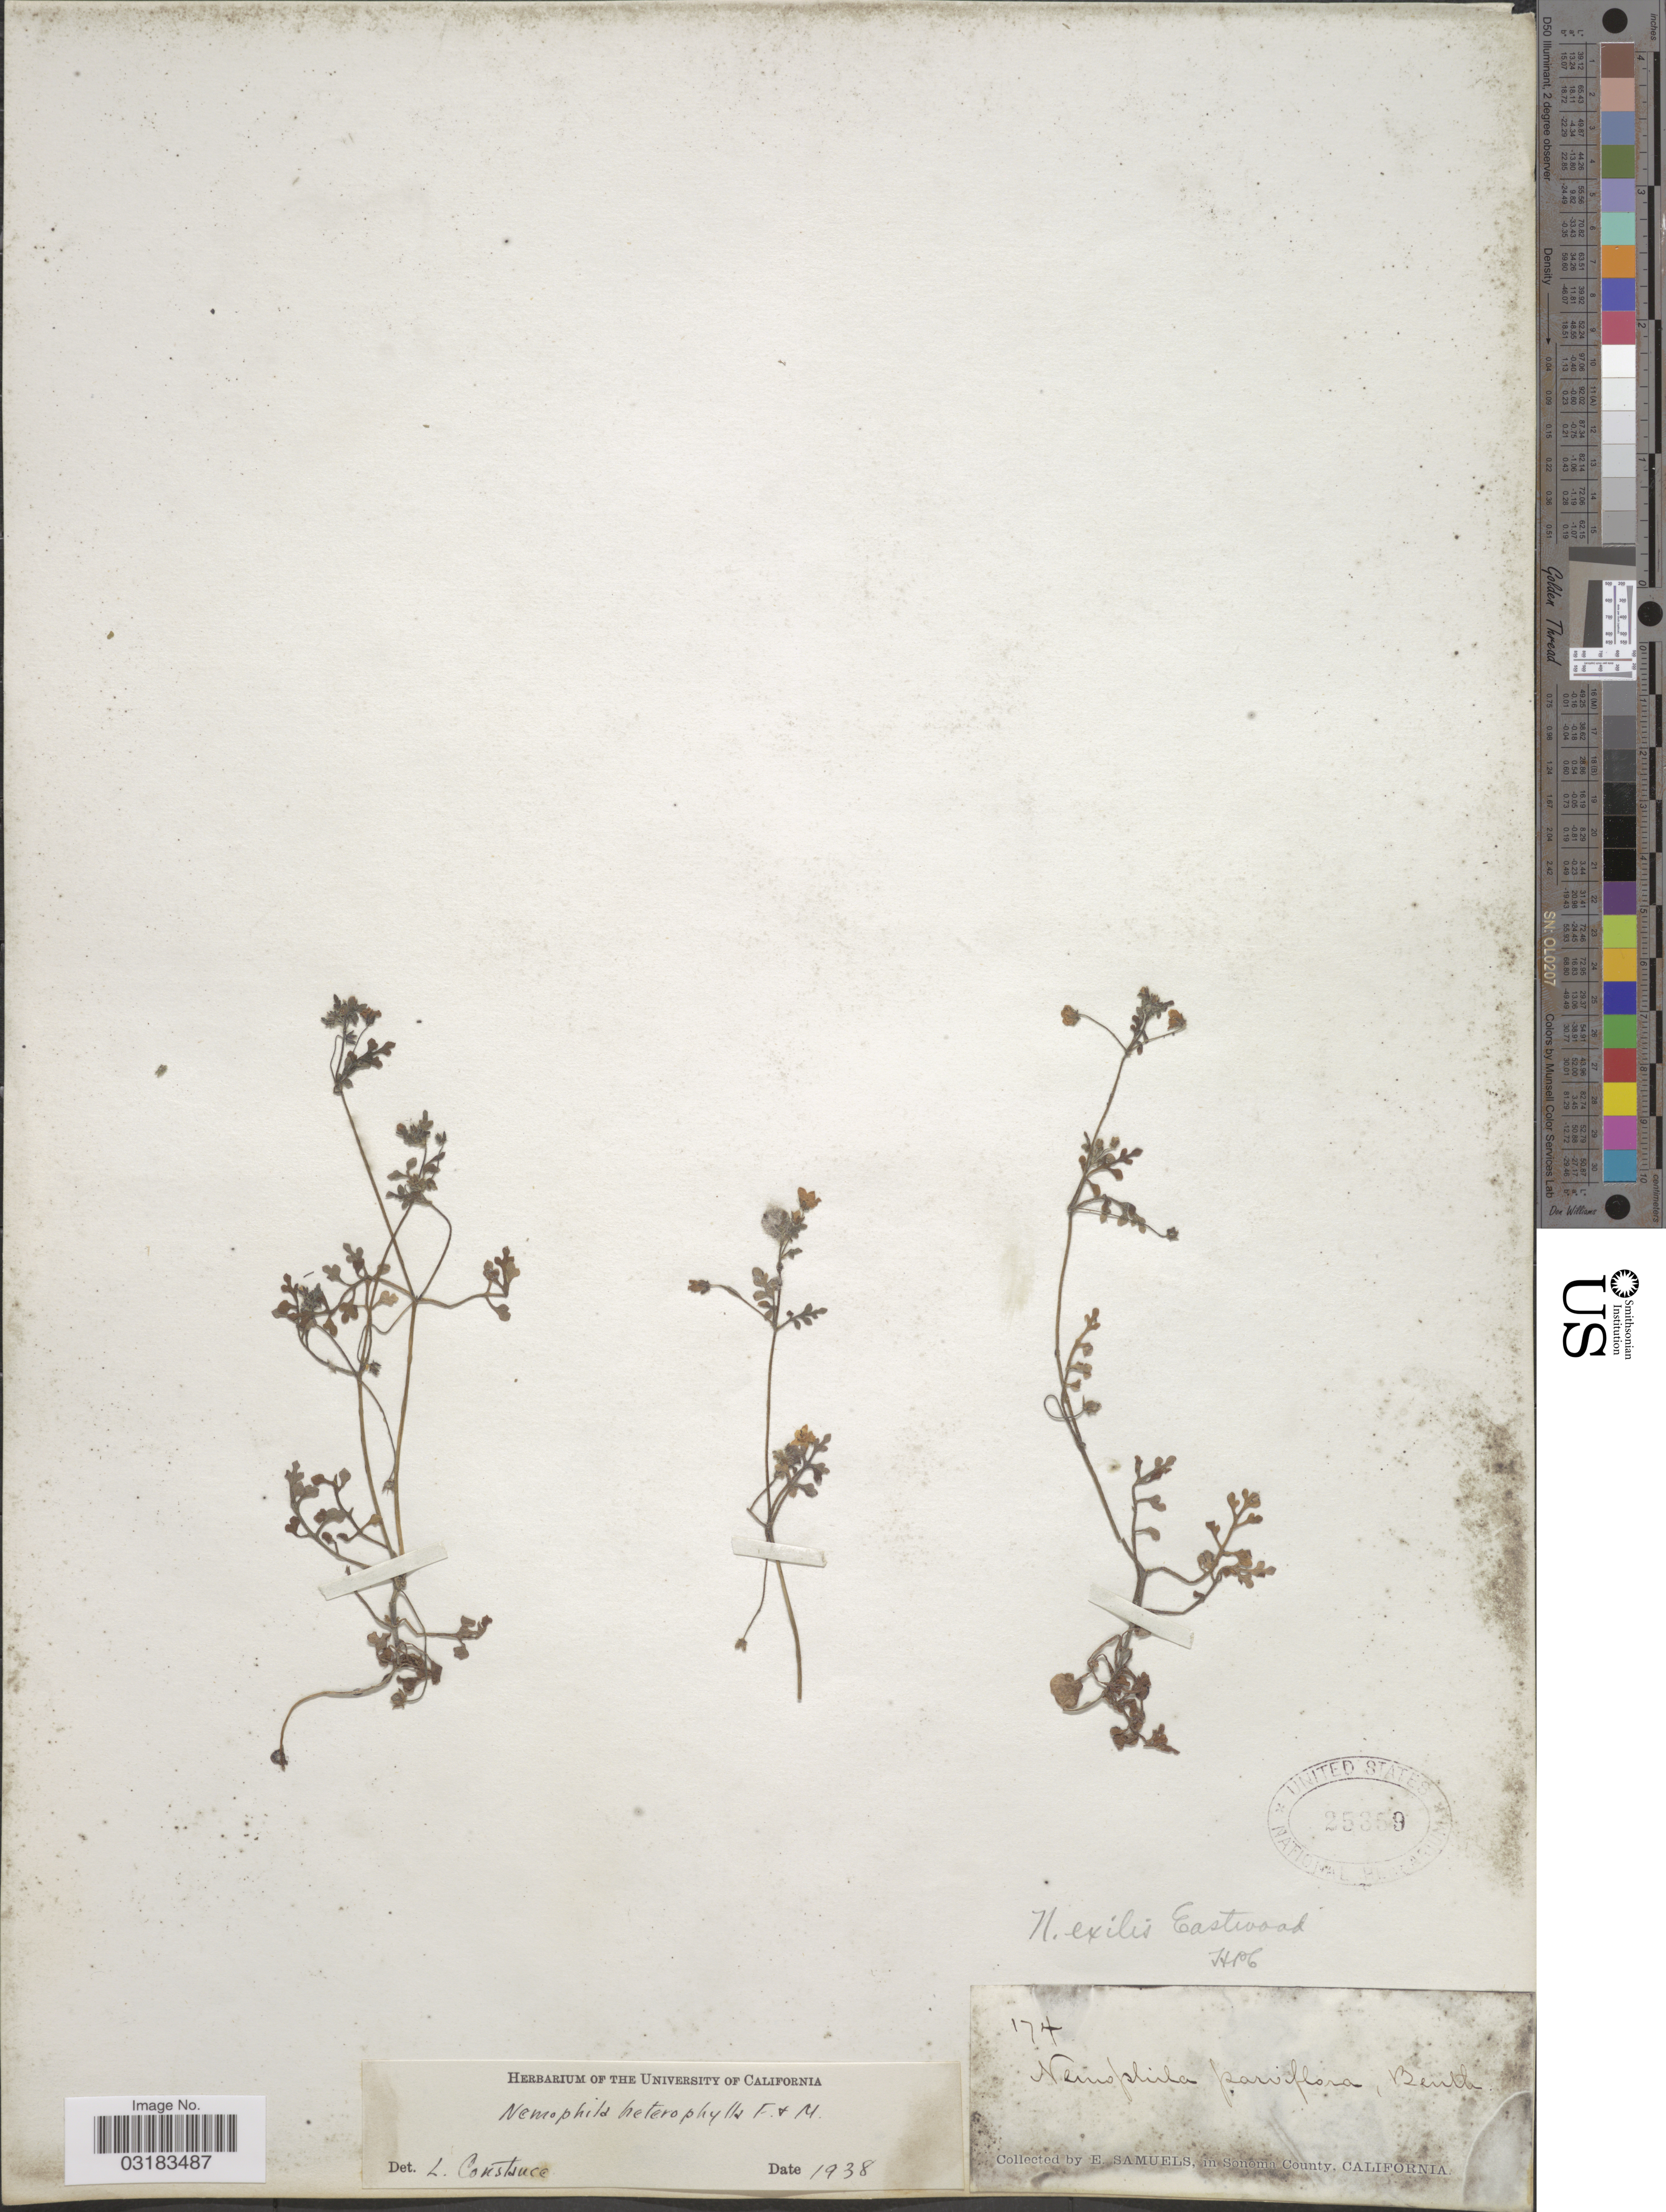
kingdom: Plantae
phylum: Tracheophyta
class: Magnoliopsida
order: Boraginales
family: Hydrophyllaceae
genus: Nemophila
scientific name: Nemophila heterophylla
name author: Fisch. & C.A. Mey.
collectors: E. Samuels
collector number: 174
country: United States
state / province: California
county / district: Sonoma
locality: In Sonoma County.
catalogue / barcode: US 25359